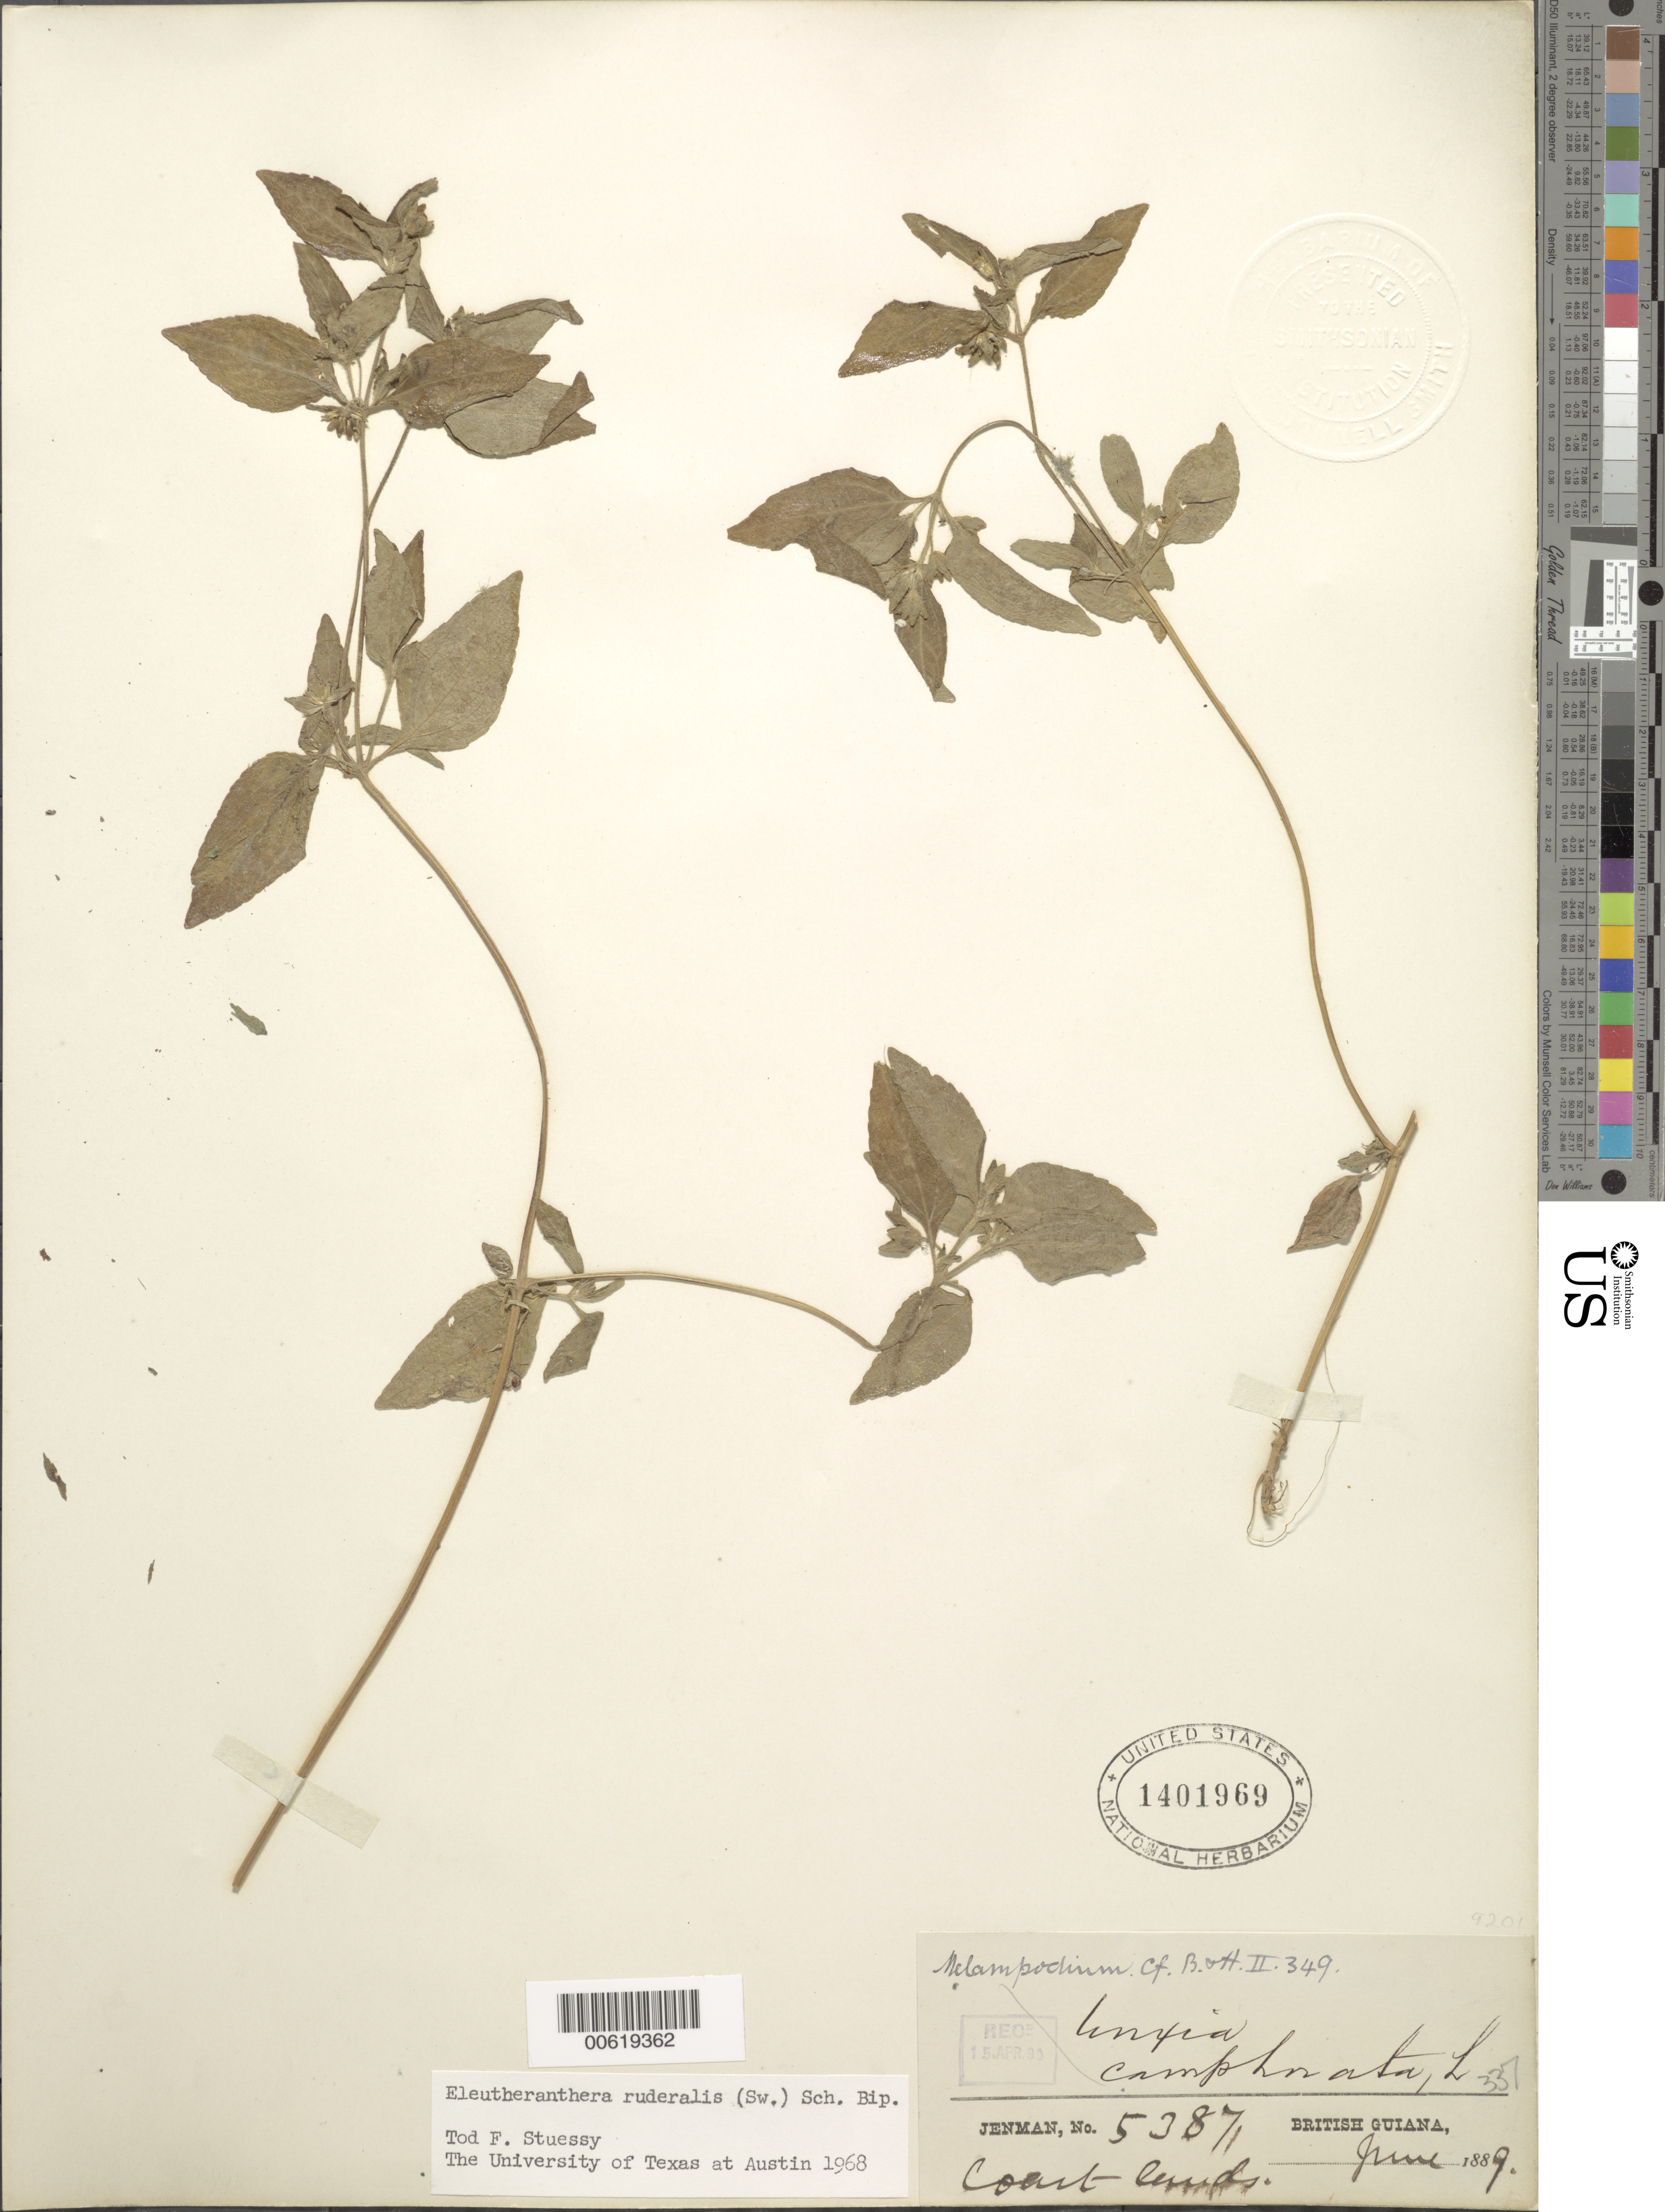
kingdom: Plantae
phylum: Tracheophyta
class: Magnoliopsida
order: Asterales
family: Asteraceae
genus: Werneria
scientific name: Werneria pygmaea complex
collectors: E. P. Killip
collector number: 337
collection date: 1889-06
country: Guyana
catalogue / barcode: US 1401969